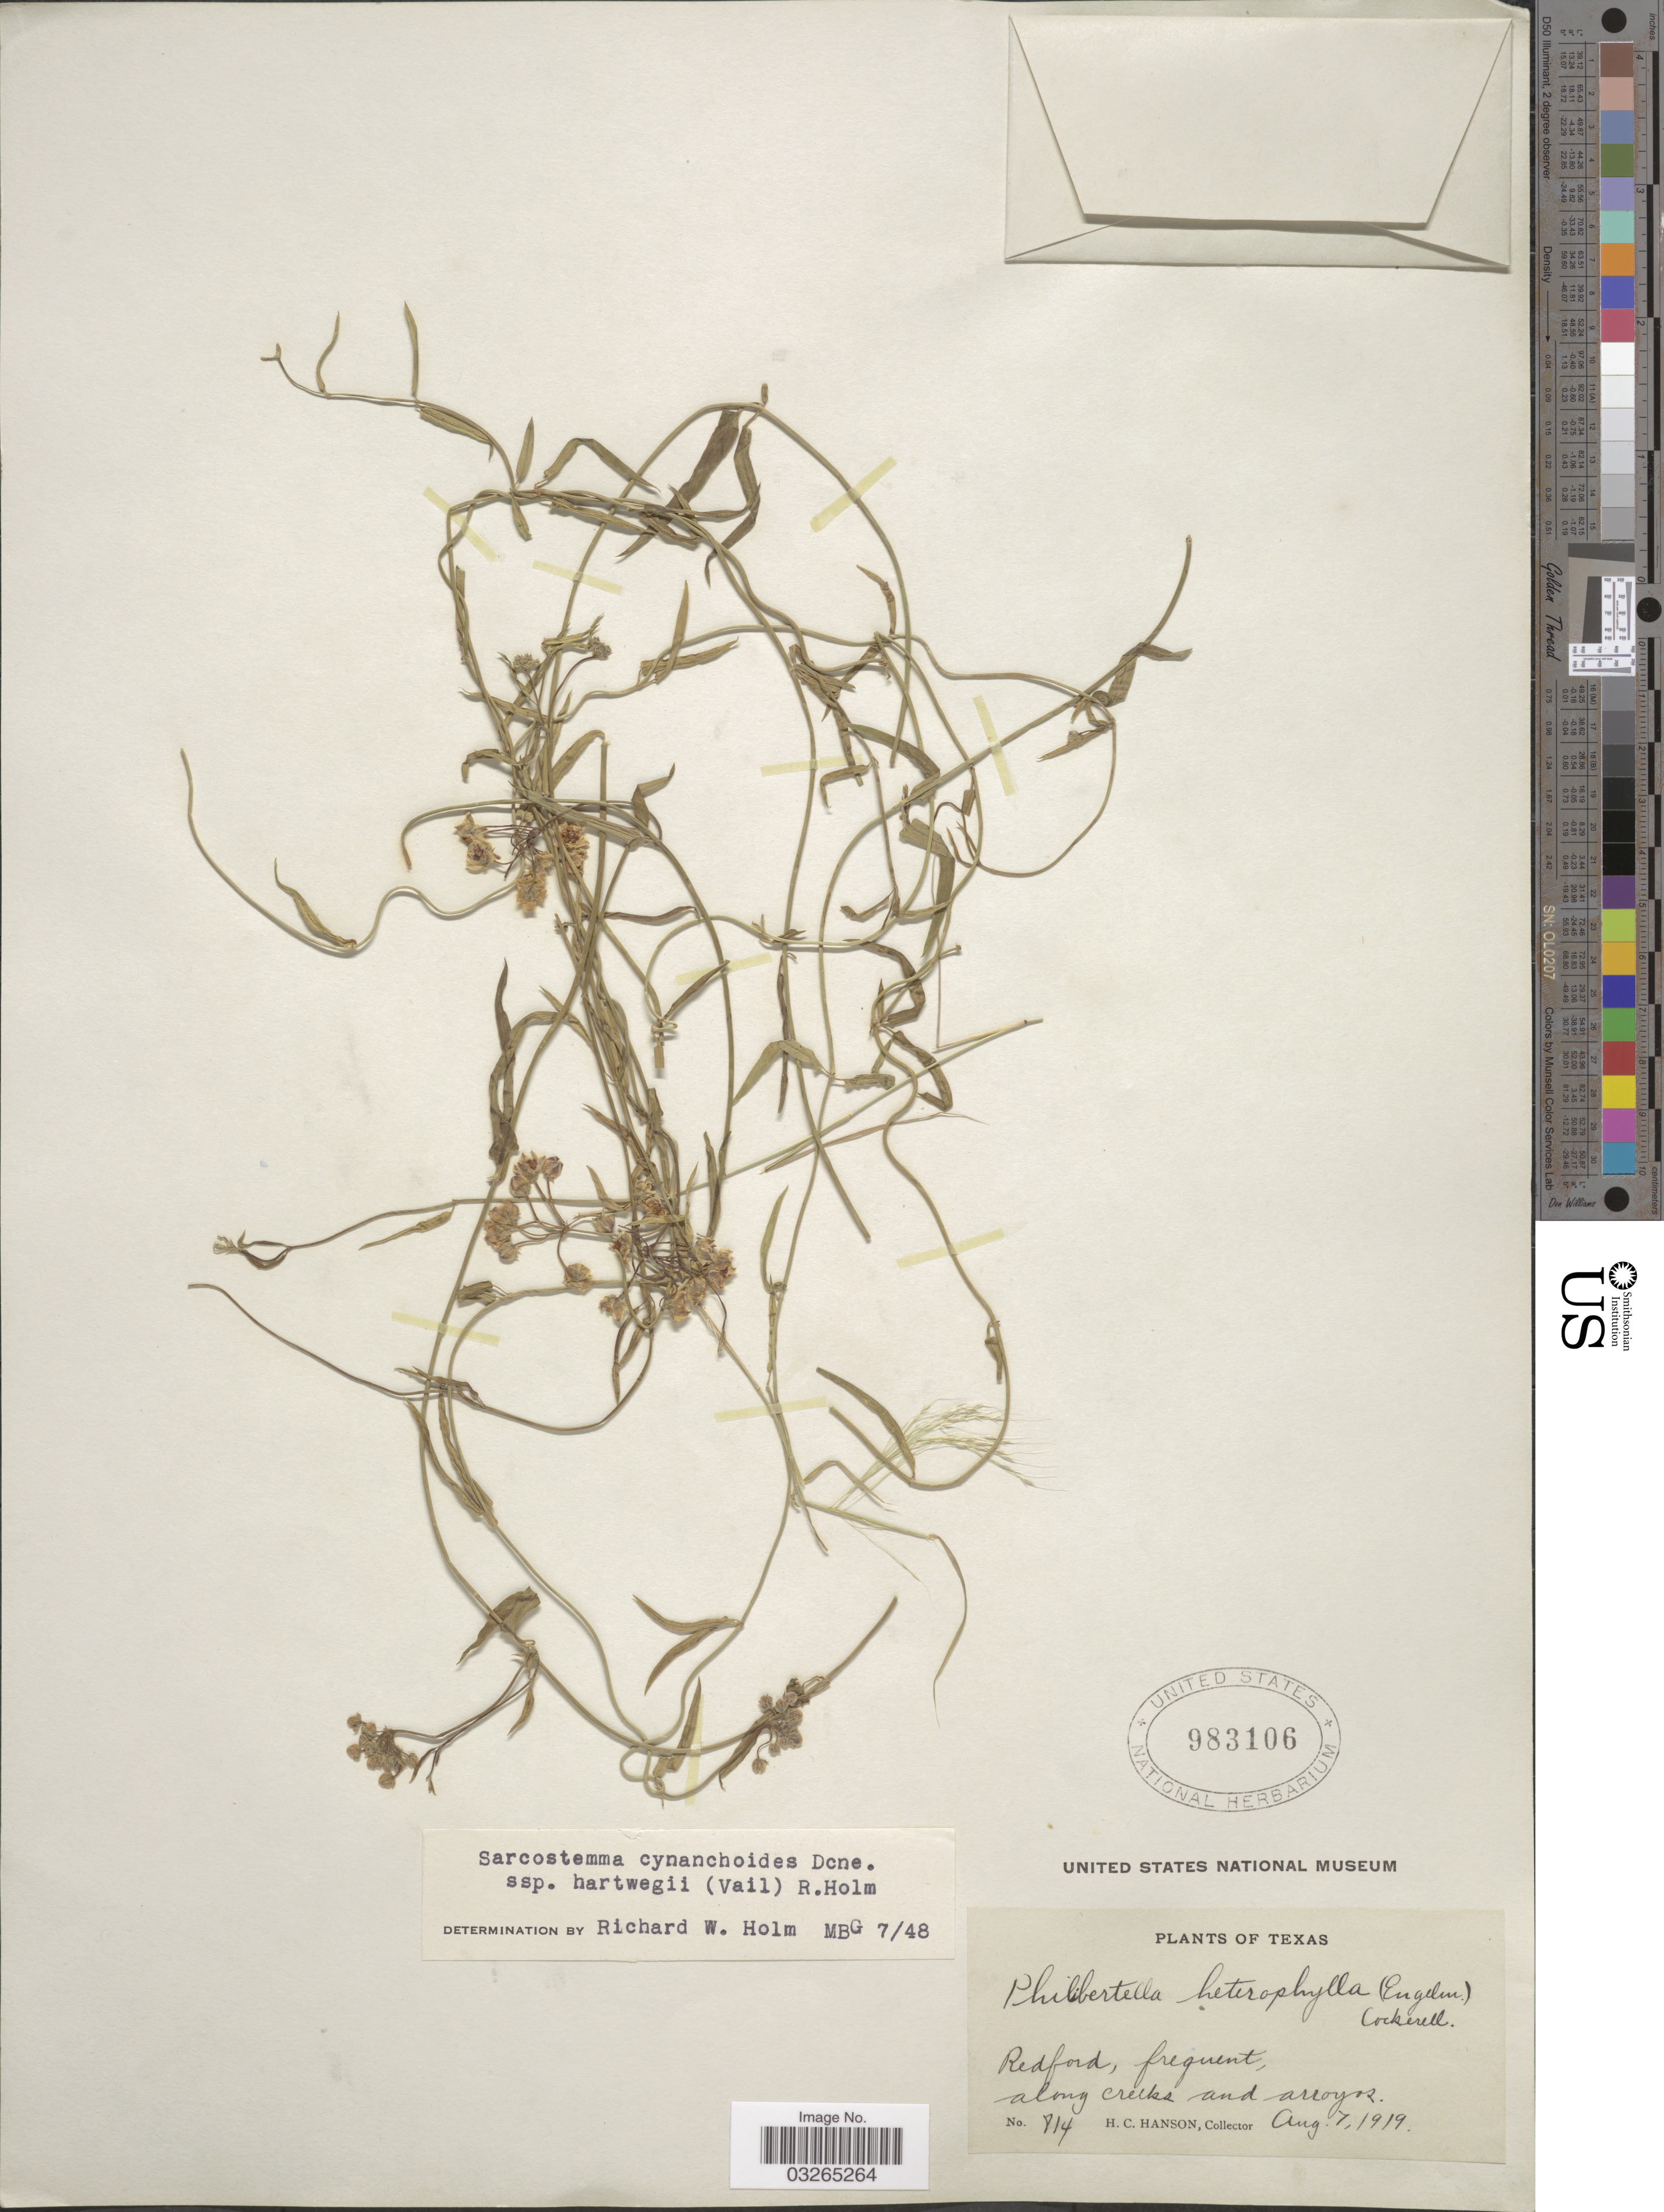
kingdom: Plantae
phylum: Tracheophyta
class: Magnoliopsida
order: Gentianales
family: Apocynaceae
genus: Sarcostemma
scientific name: Sarcostemma cynanchoides var. hartwegii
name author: (R.W. Holm) Shinners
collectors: H. Hanson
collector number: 814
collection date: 1919-08-07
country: United States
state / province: Texas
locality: Redford, frequent, along creeks and arroyos.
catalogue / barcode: US 983106